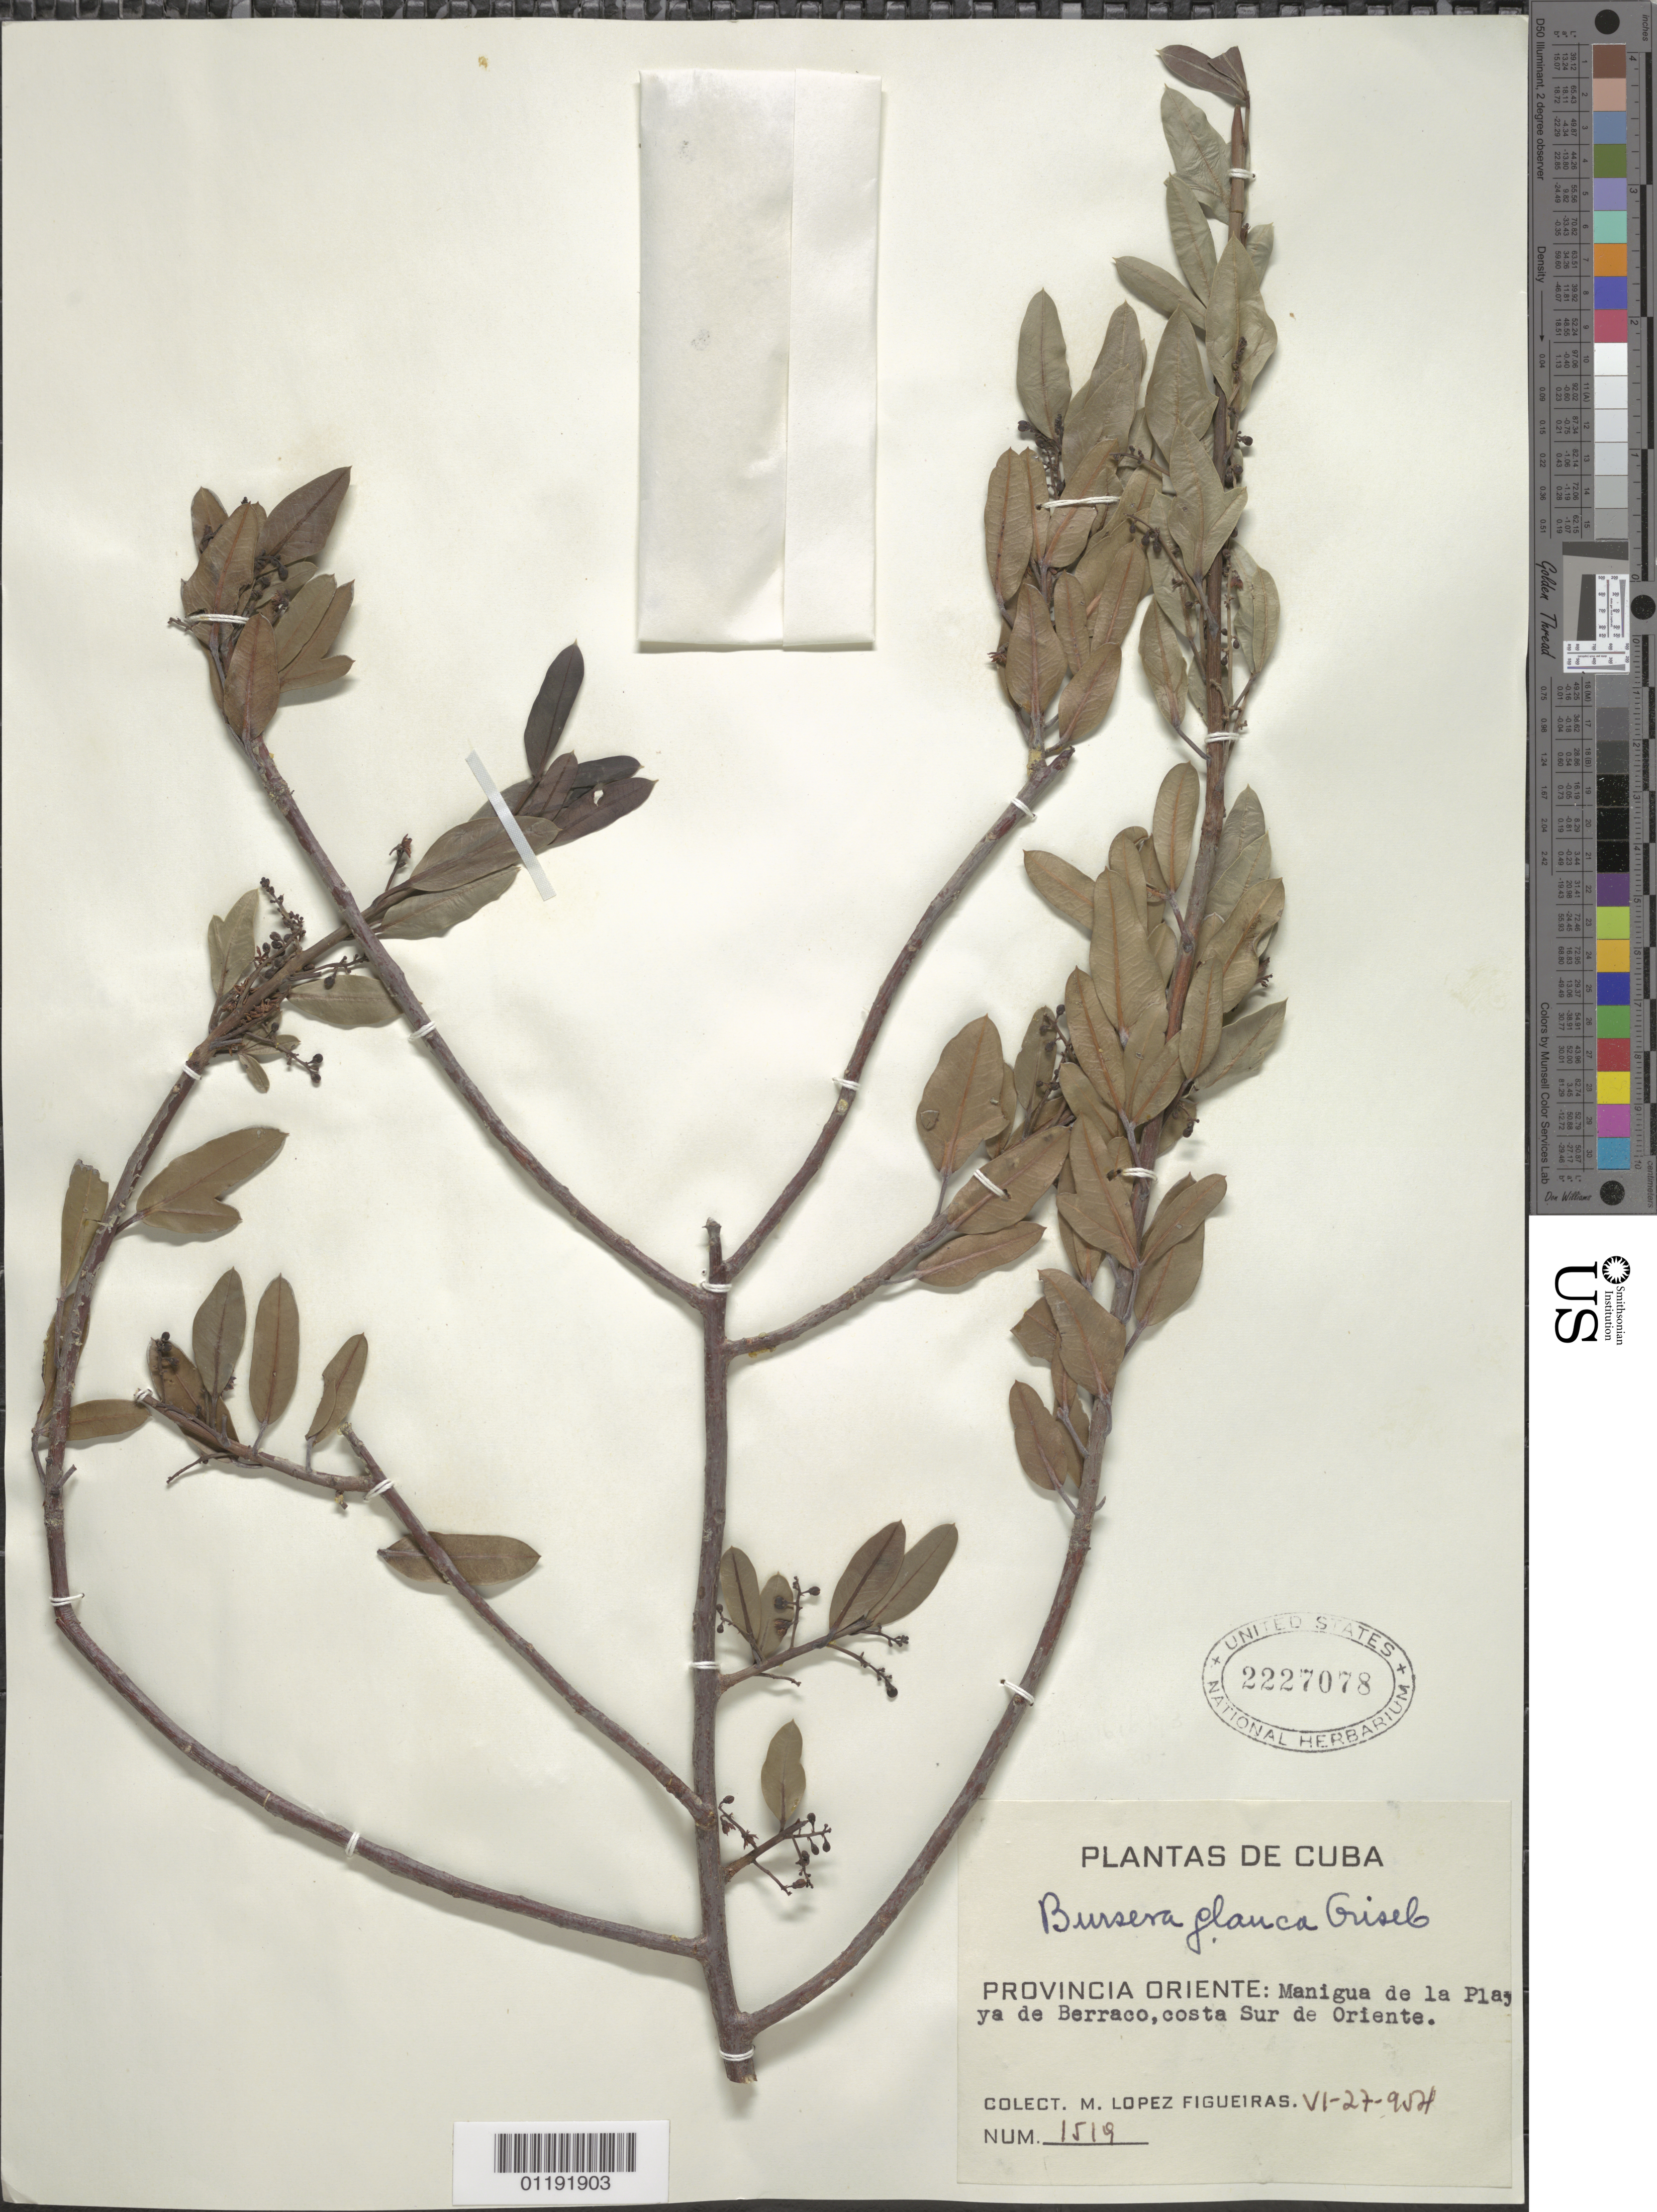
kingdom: Plantae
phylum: Tracheophyta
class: Magnoliopsida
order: Sapindales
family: Burseraceae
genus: Bursera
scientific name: Bursera glauca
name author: Griseb.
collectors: M. Lopéz-F.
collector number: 1519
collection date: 1954-06-27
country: Cuba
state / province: Oriente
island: Cuba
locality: Berraco beach, S coast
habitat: Coast, jungle, near beach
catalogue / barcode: US 2227078